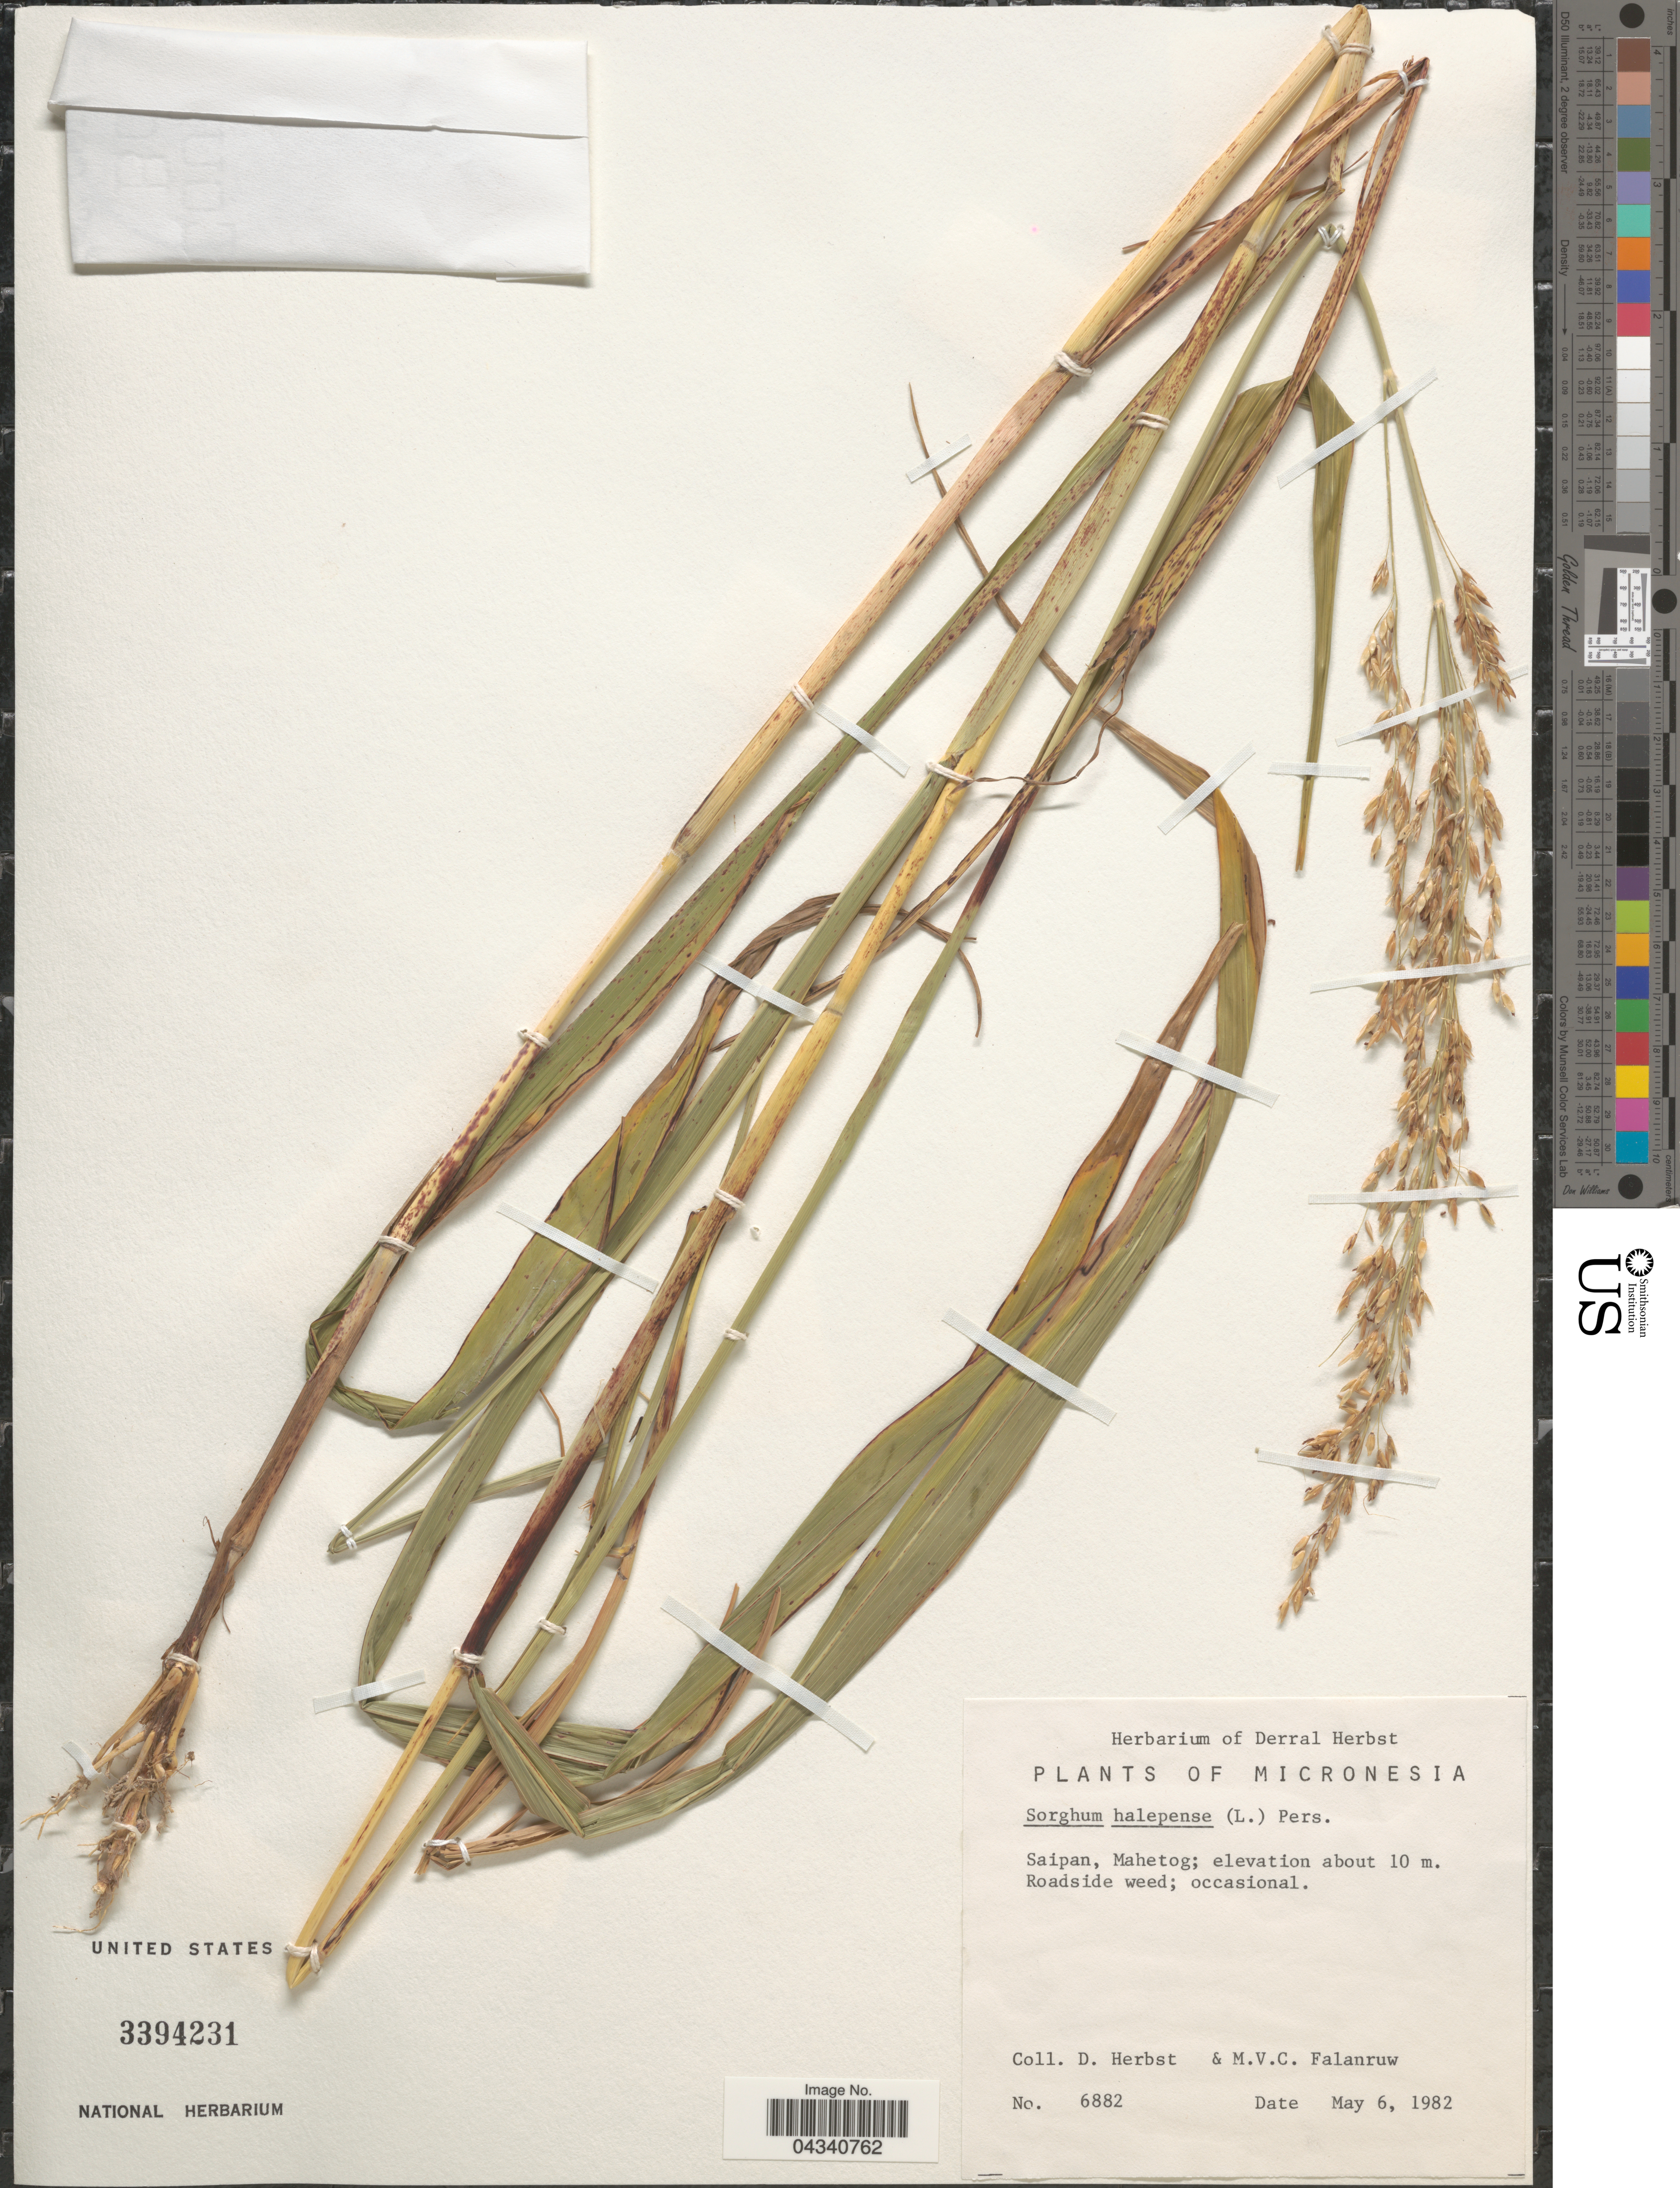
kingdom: Plantae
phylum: Tracheophyta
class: Liliopsida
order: Poales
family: Poaceae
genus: Sorghum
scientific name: Sorghum halepense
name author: (L.) Pers.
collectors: D. Herbst & M. V. Falanruw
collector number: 6882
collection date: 1982-05-06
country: Northern Mariana Islands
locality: Saipan, Mahetog. Roadside weed.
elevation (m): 10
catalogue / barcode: US 3394231